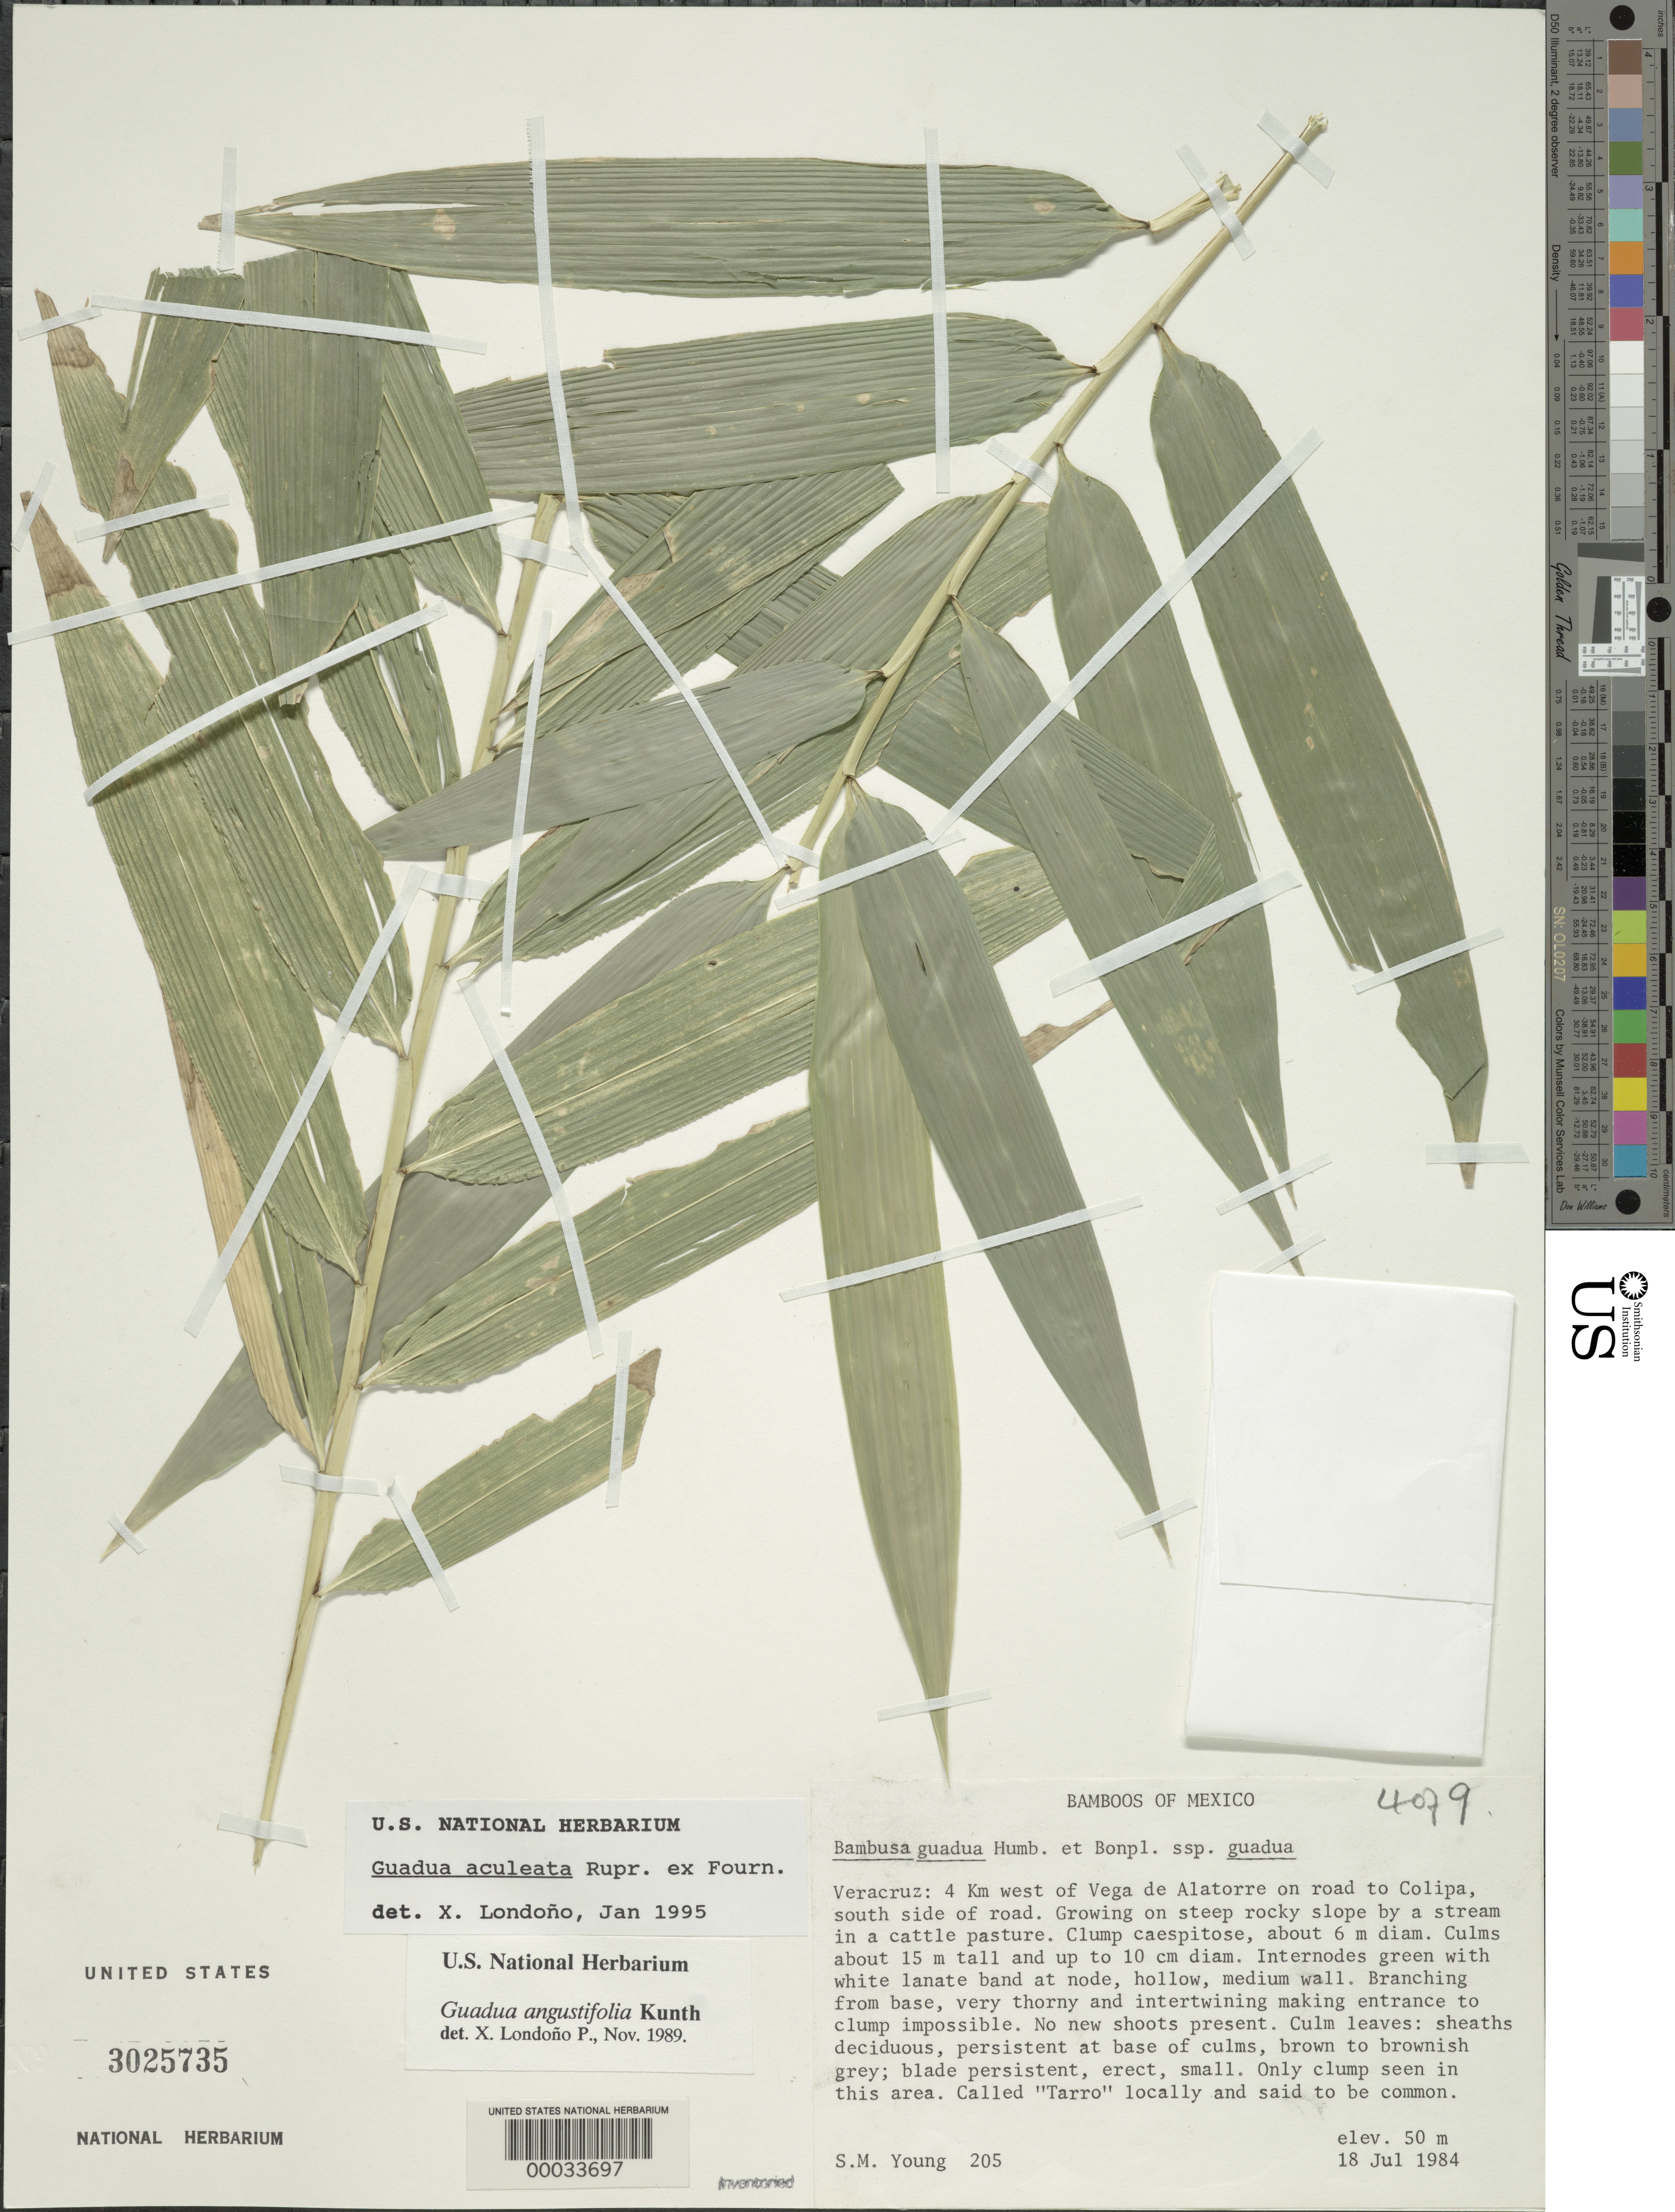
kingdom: Plantae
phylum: Tracheophyta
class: Liliopsida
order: Poales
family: Poaceae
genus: Guadua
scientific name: Guadua aculeata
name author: Rupr. ex E. Fourn.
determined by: Londoño, X., (TULV), Jardin Botanico "Juan Maria Cespedes"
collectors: S. Young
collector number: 205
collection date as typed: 18 Jul 1984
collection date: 1984-07-18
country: Mexico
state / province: Veracruz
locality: Vega de alatorre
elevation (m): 50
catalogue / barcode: US 3025735